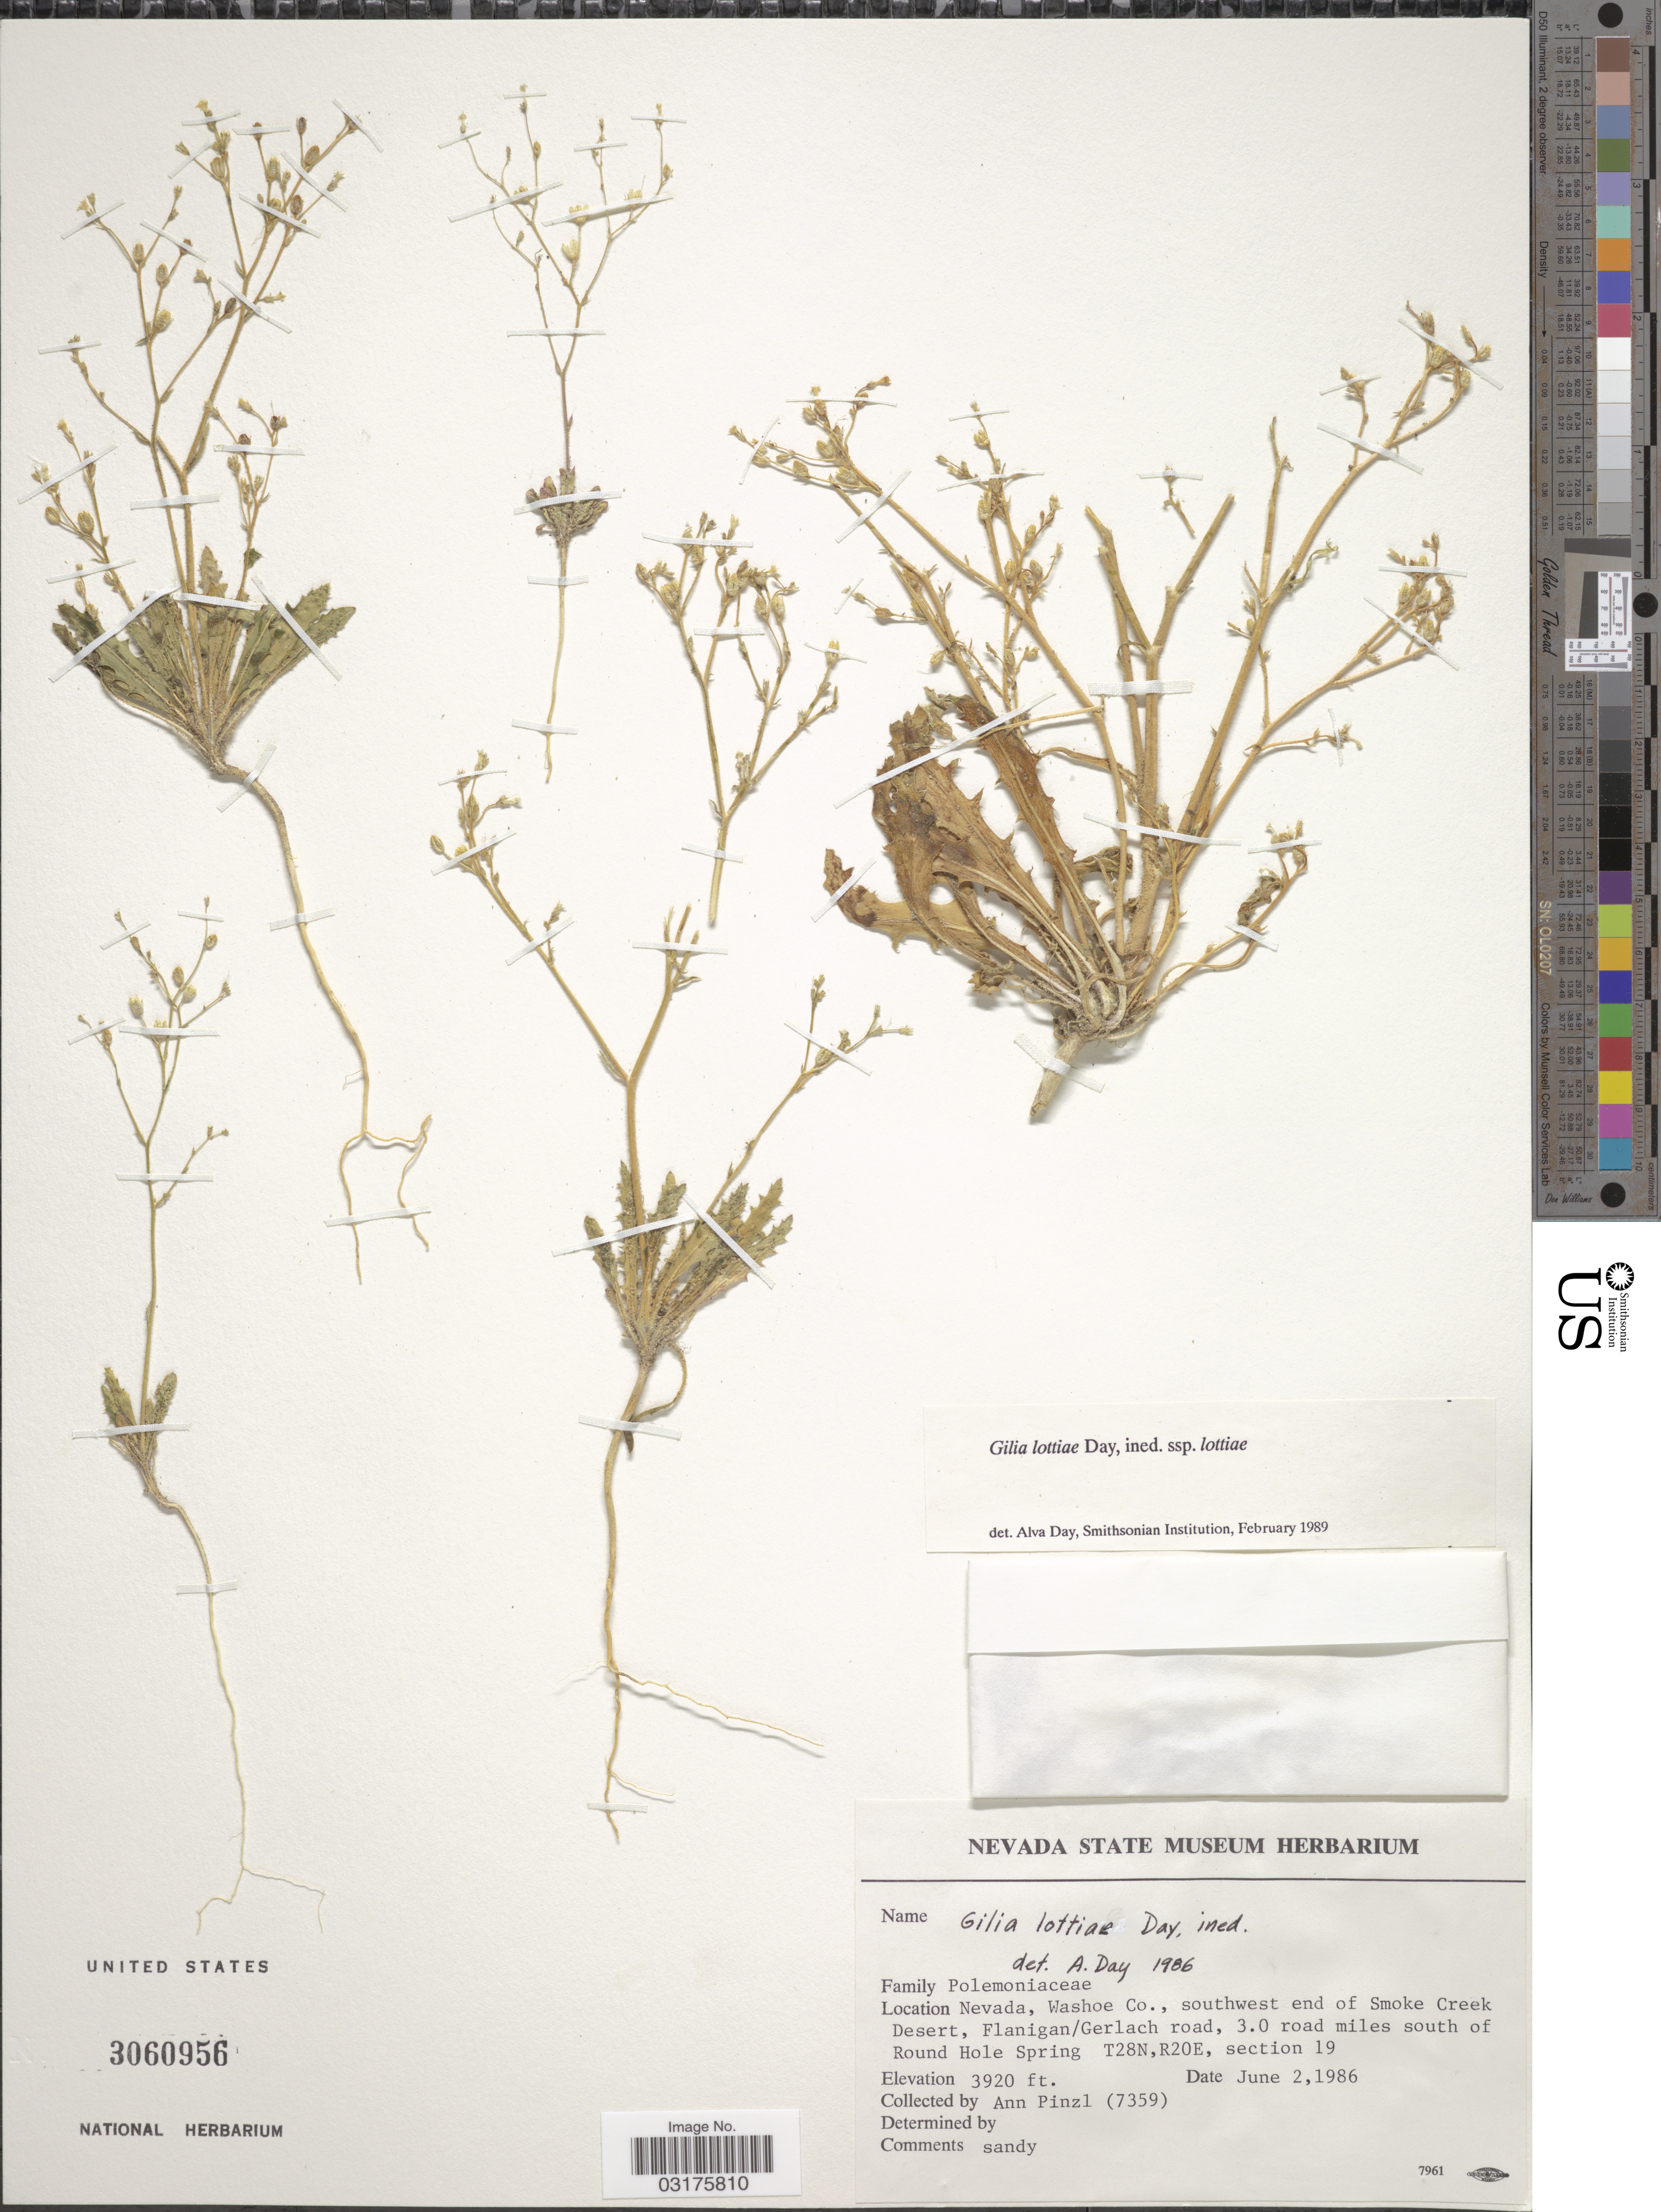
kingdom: Plantae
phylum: Tracheophyta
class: Magnoliopsida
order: Ericales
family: Polemoniaceae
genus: Aliciella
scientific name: Aliciella lottiae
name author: (A.G. Day) J.M. Porter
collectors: A. Pinzl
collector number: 7359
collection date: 1986-06-02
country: United States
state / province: Nevada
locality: Washoe Co., southwest end of Smoke Creek Desert, Flanigan/ Gerlach road, 3.0 road miles south of Round Hole Spring T28N, R20E, section 19.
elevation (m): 1195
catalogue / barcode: US 30060956